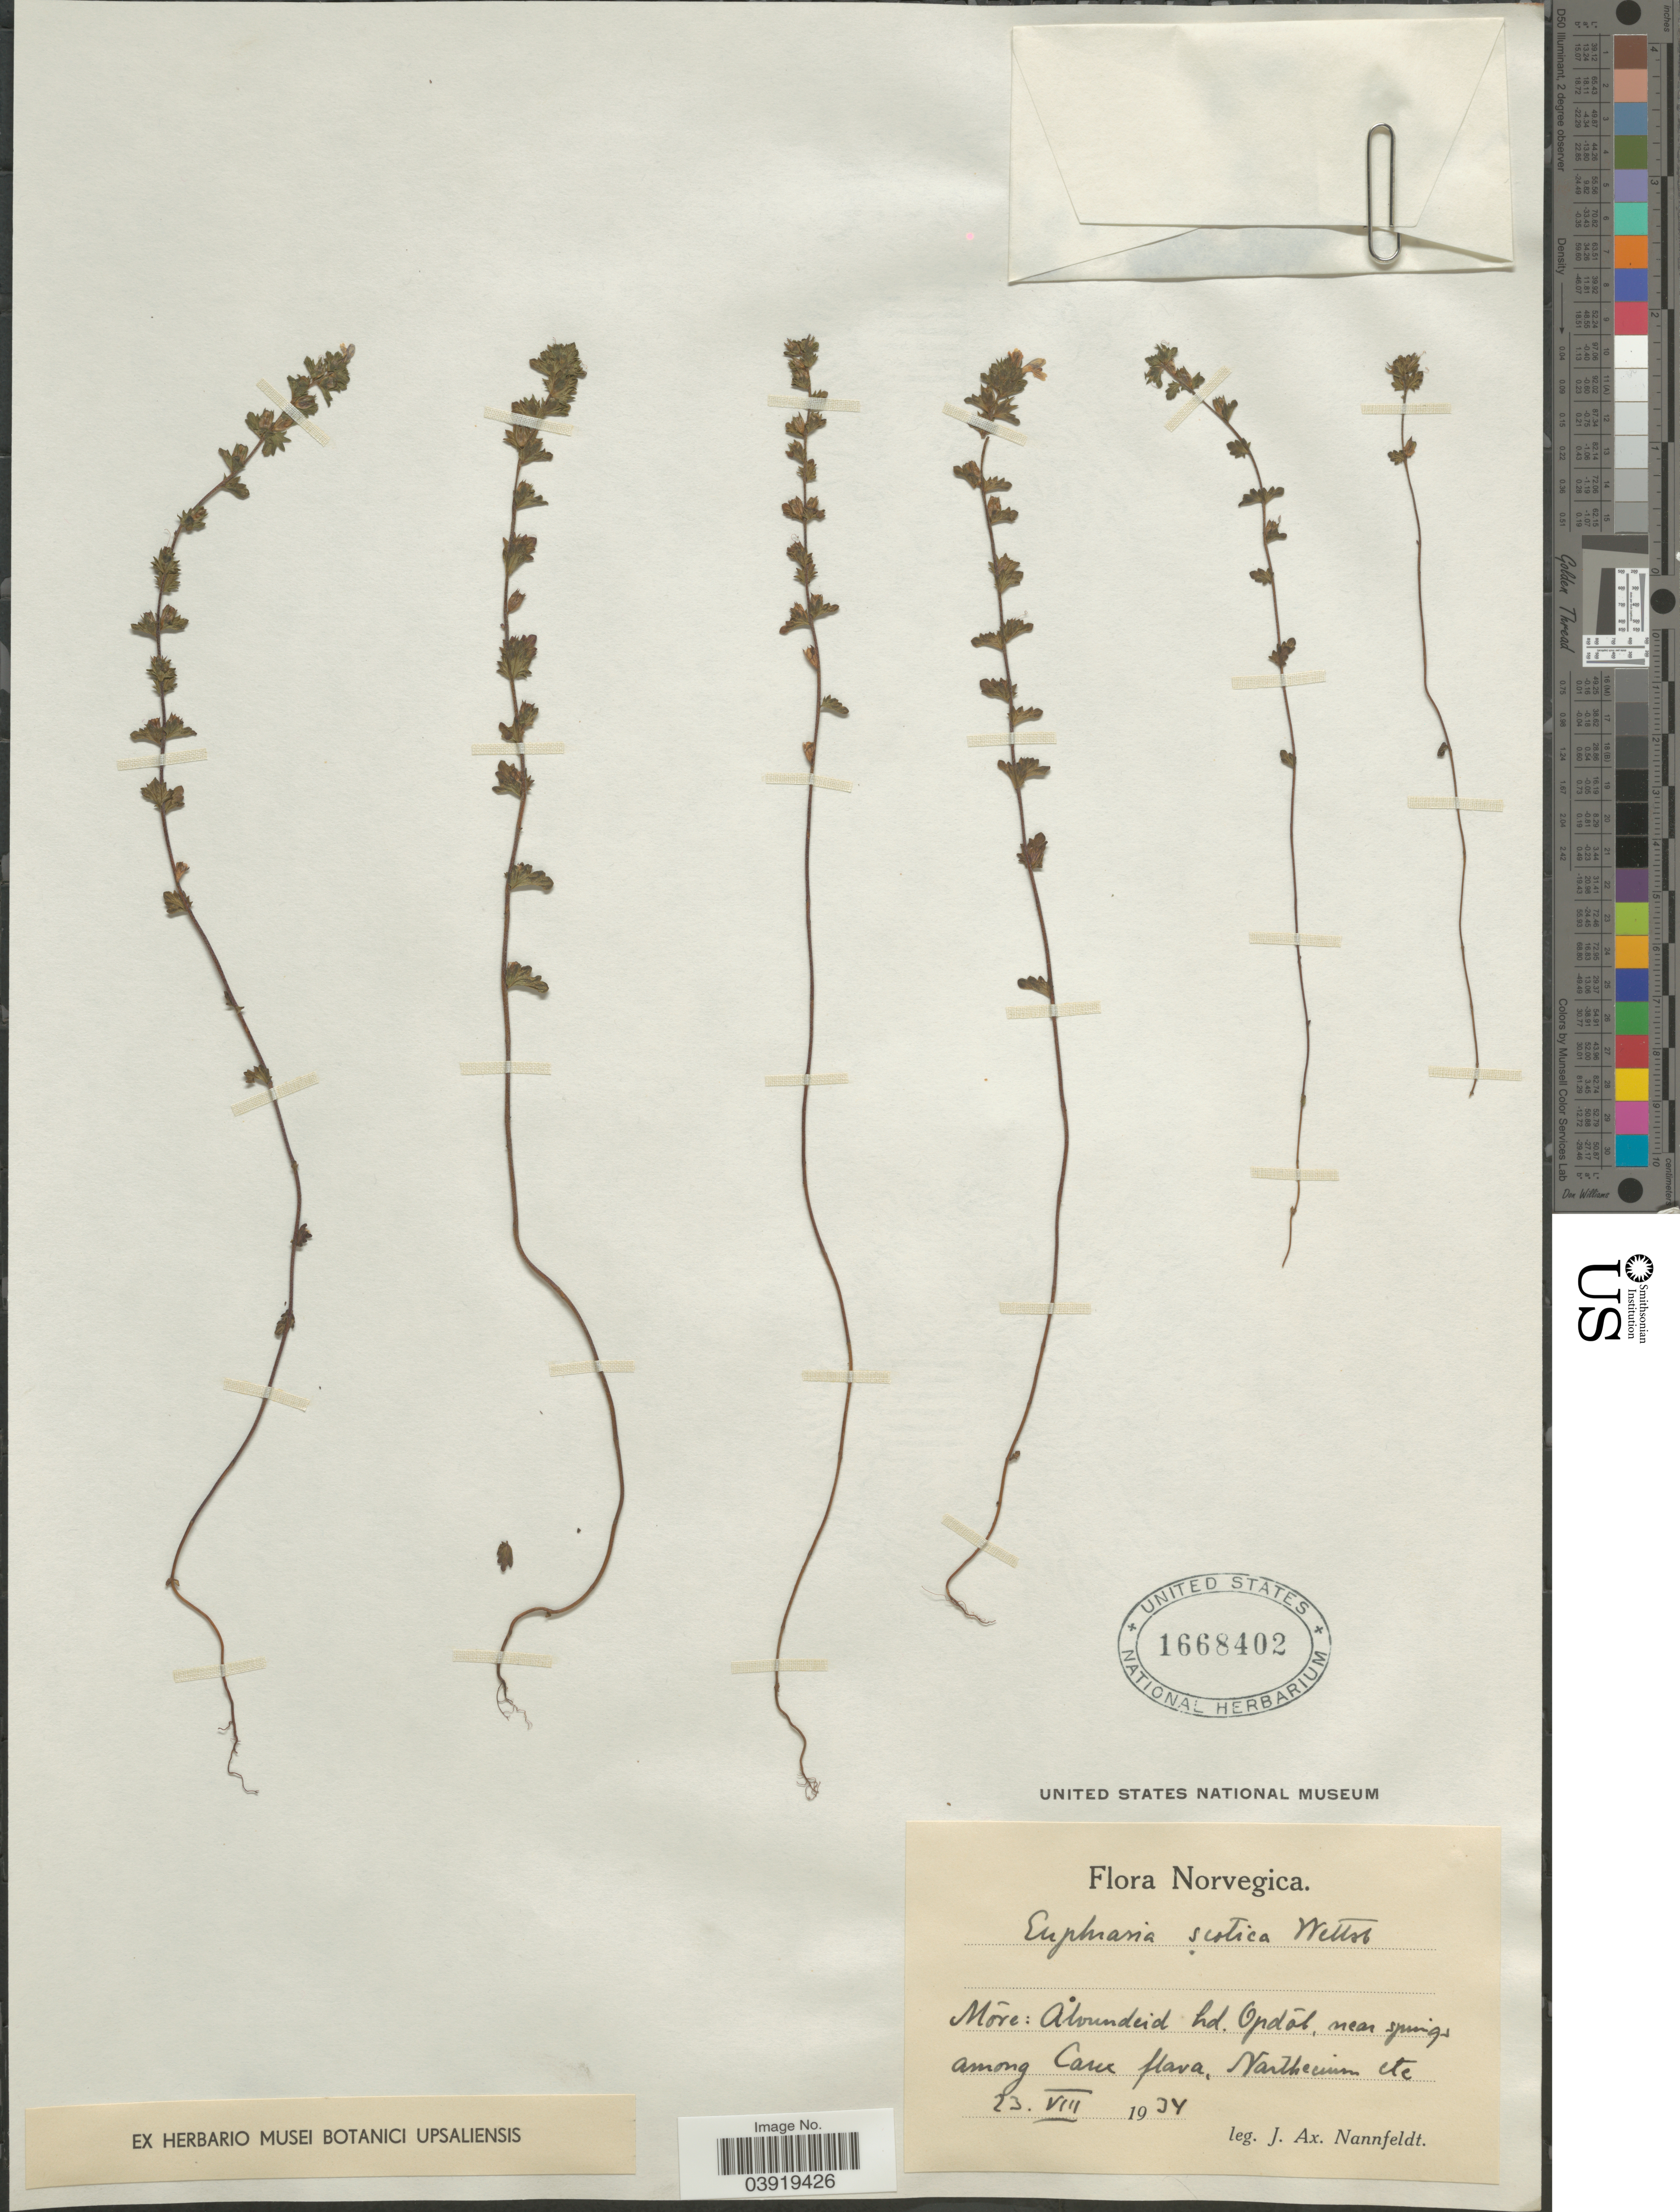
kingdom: Plantae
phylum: Tracheophyta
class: Magnoliopsida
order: Lamiales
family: Orobanchaceae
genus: Euphrasia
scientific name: Euphrasia scottica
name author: Wettst.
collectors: J. Nannfeldt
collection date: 1934-08-23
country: Norway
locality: Norvegica. Möre: Ålvundeid hd. Opdal, near springs.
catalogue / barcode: US 1668402